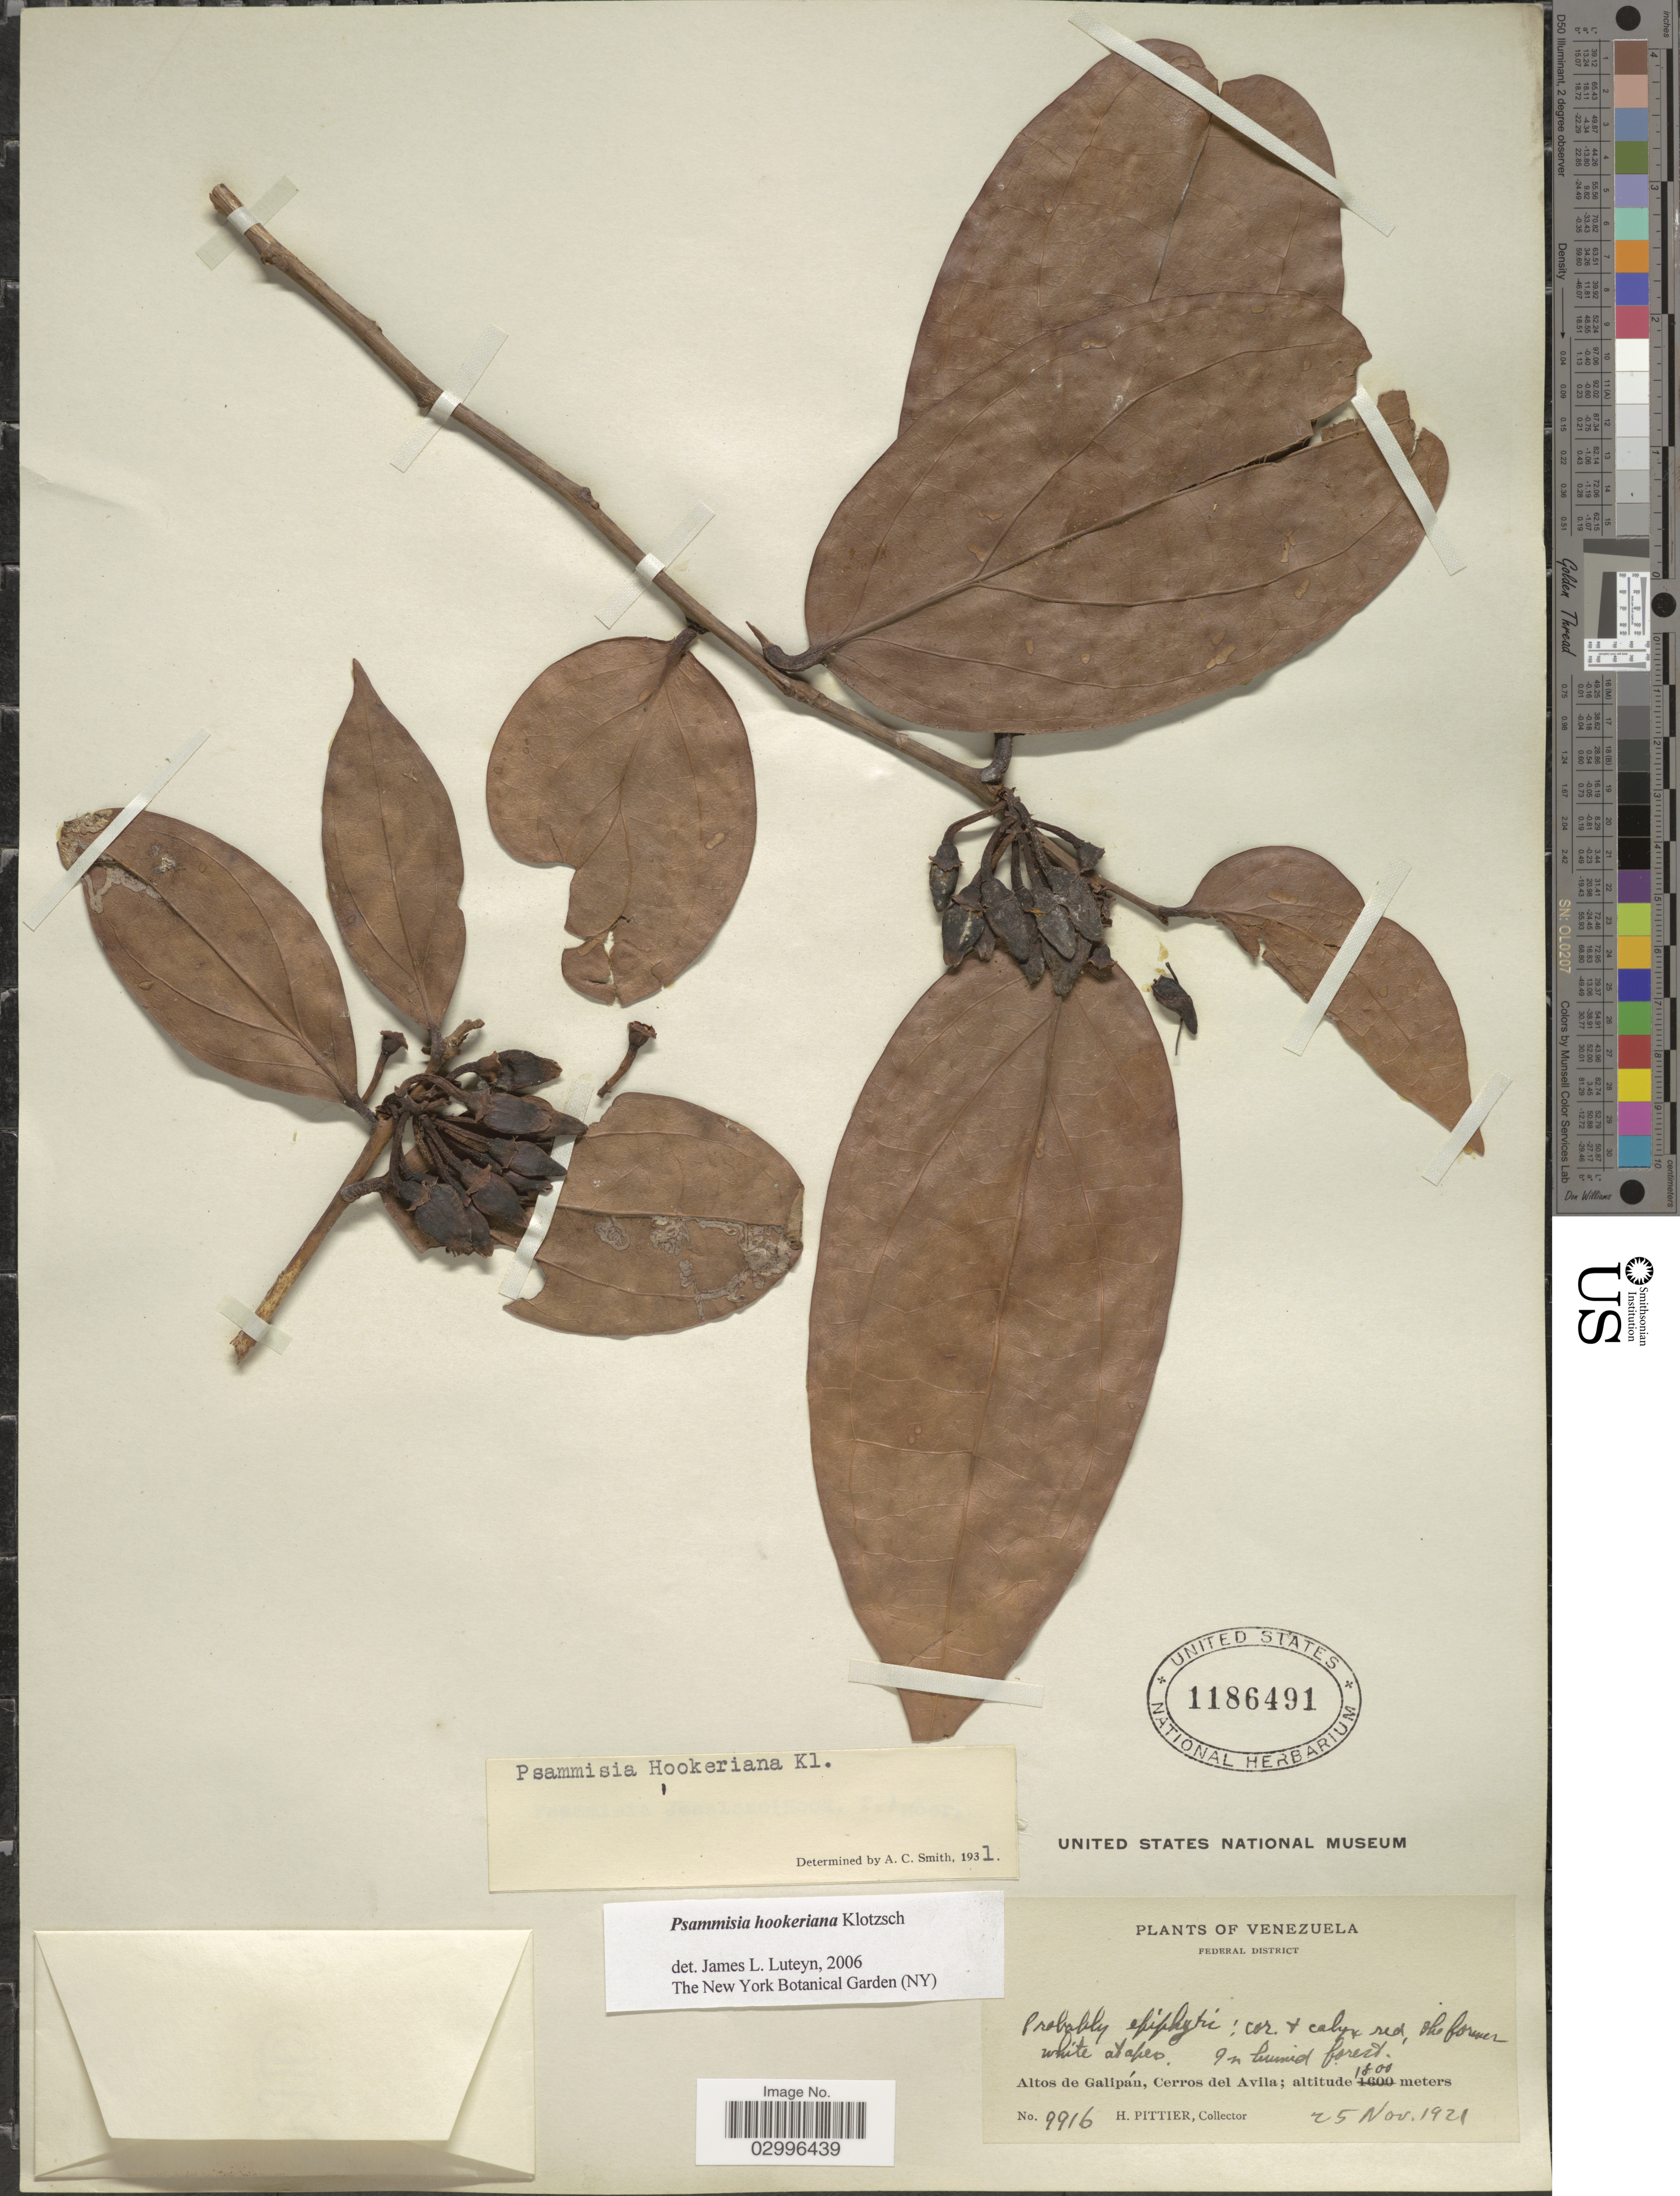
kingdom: Plantae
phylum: Tracheophyta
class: Magnoliopsida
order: Ericales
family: Ericaceae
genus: Psammisia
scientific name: Psammisia hookeriana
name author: Klotzsch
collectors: H. F. Pittier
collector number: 9916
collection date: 1921-11-25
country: Venezuela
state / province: Distrito Federal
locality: Federal District. Altos de Galipán, Cerros del Avila.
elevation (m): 1700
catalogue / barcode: US 1186491